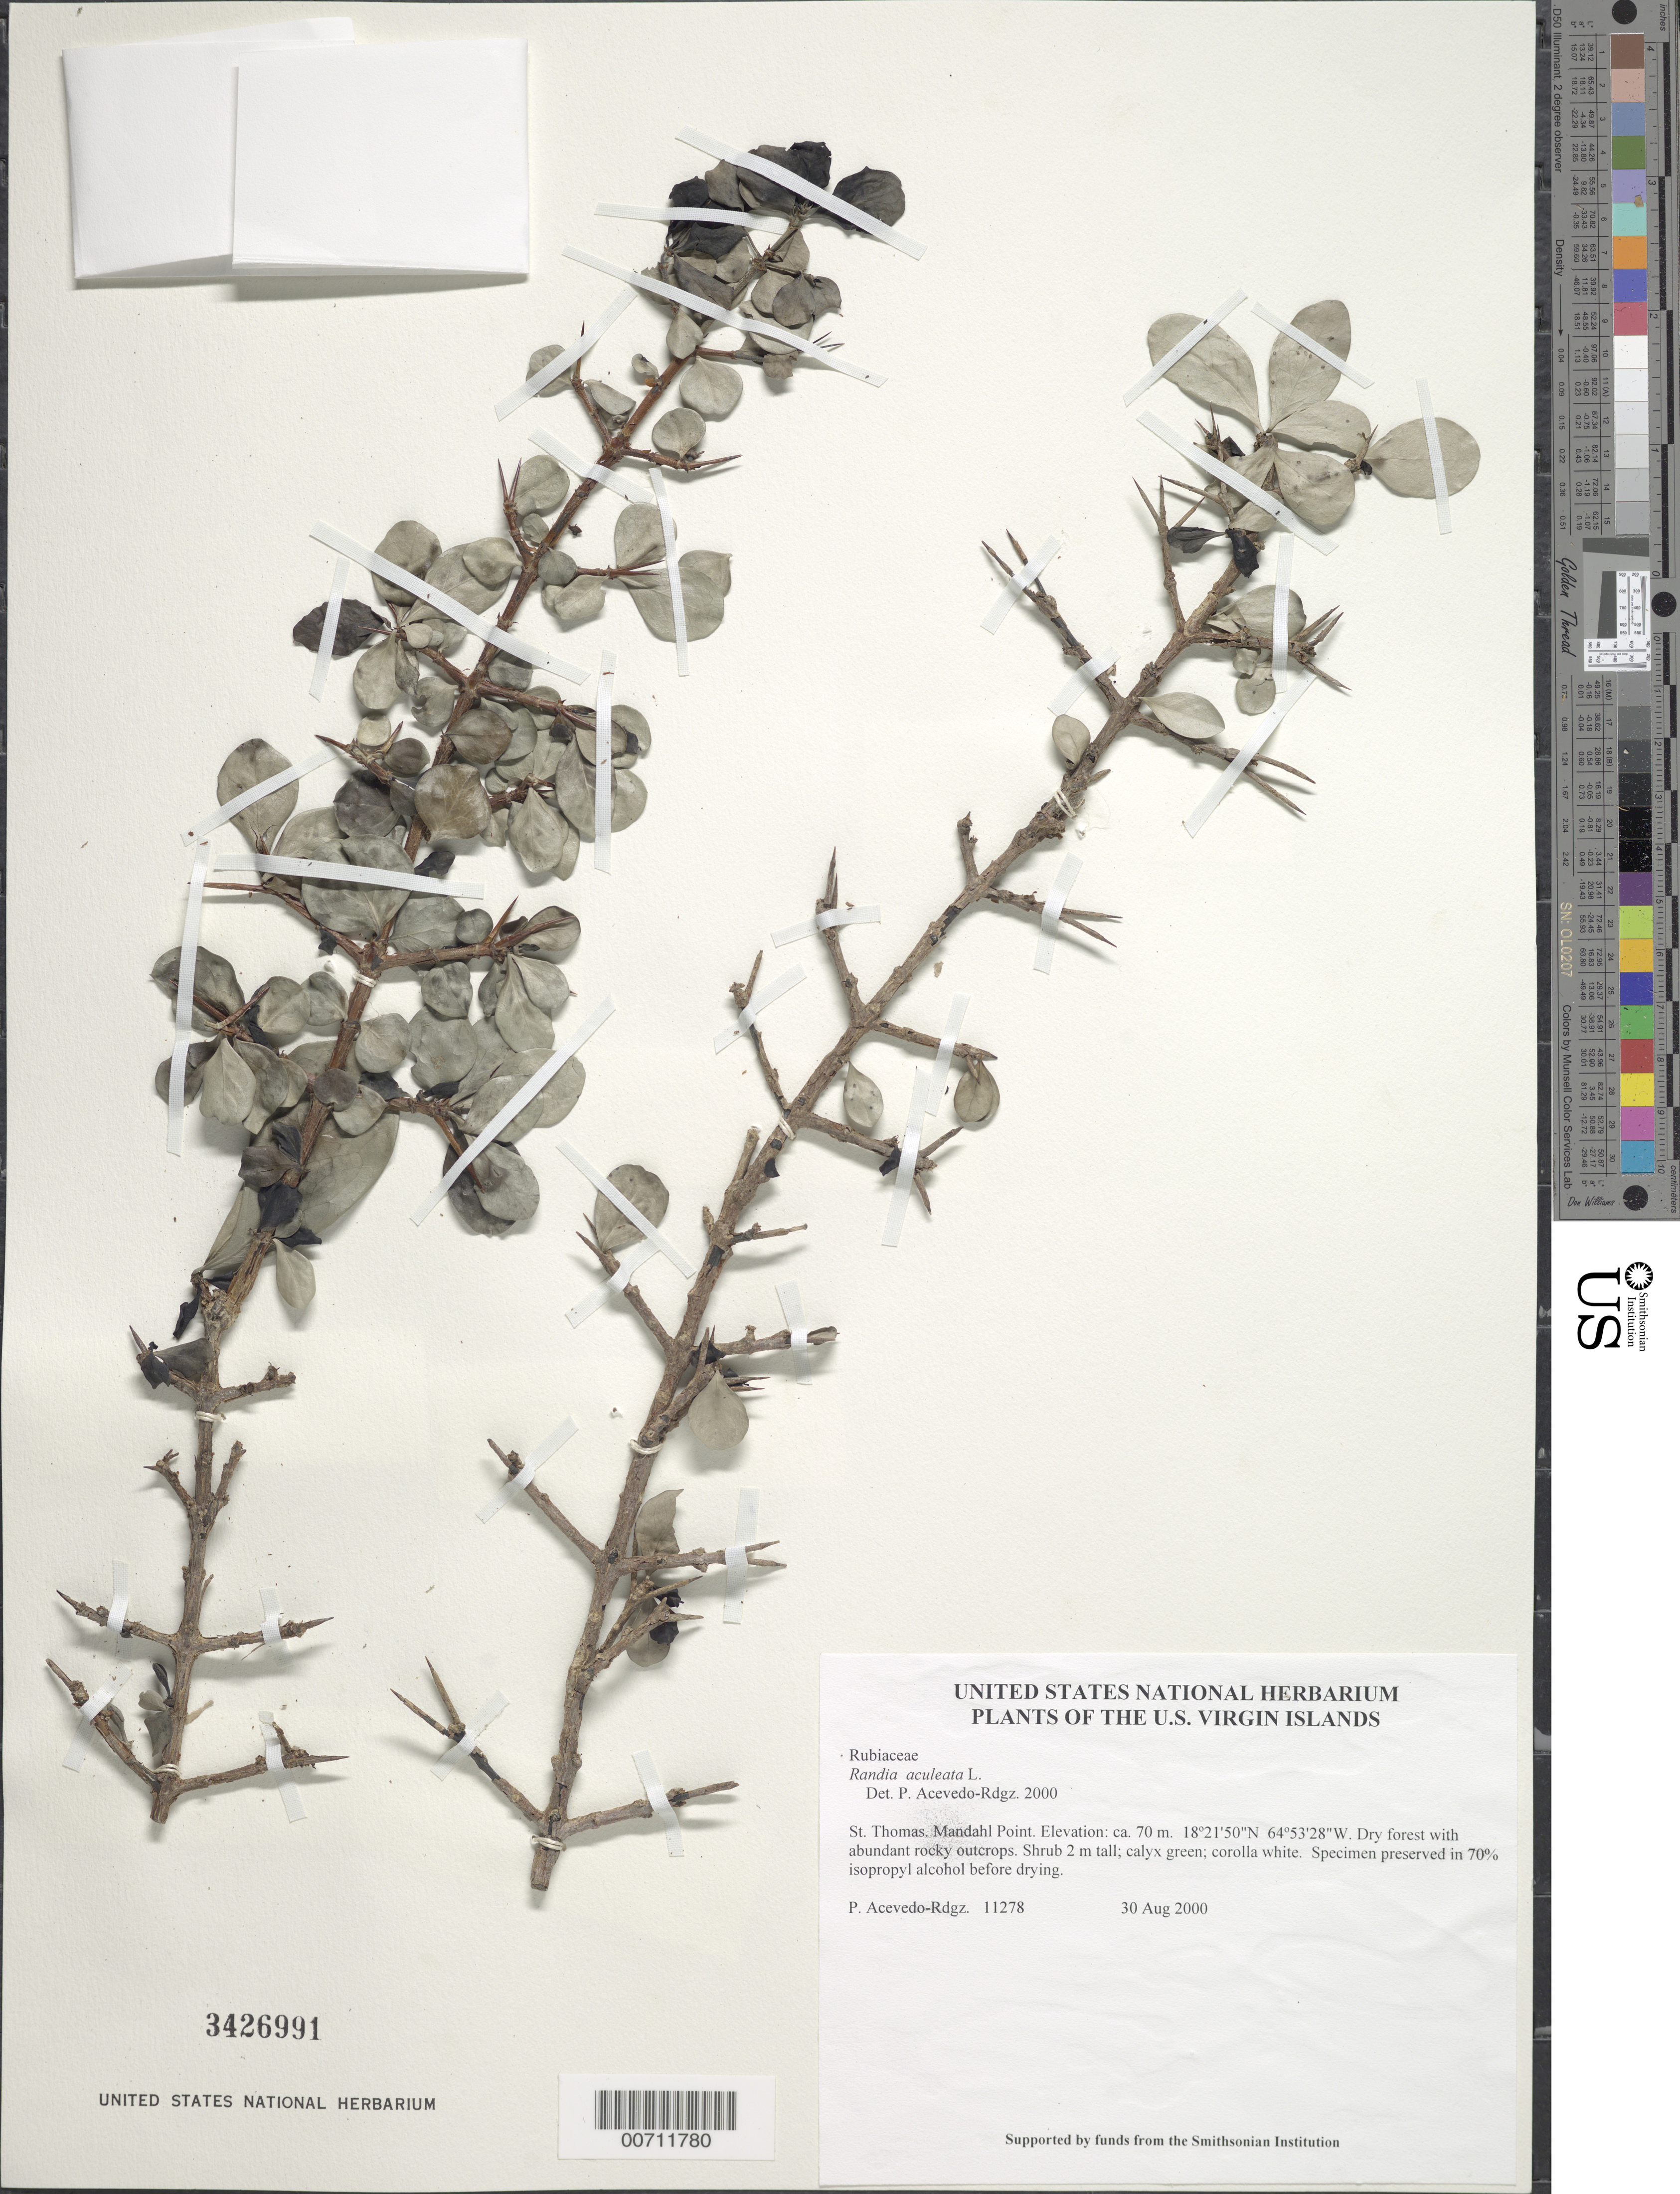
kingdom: Plantae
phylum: Tracheophyta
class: Magnoliopsida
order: Gentianales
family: Rubiaceae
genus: Randia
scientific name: Randia aculeata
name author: L.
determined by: Acevedo-Rodríguez, P., (BOT), Smithsonian Institution - National Museum of Natural History (UNITED STATES)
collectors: P. Acevedo-Rodr.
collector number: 11278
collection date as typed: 30 Aug 2000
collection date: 2000-08-30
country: U.S. Virgin Islands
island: St. Thomas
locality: Mandahl Point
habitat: Dry forest with abundant rocky outcrops.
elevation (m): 70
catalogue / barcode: US 3426991